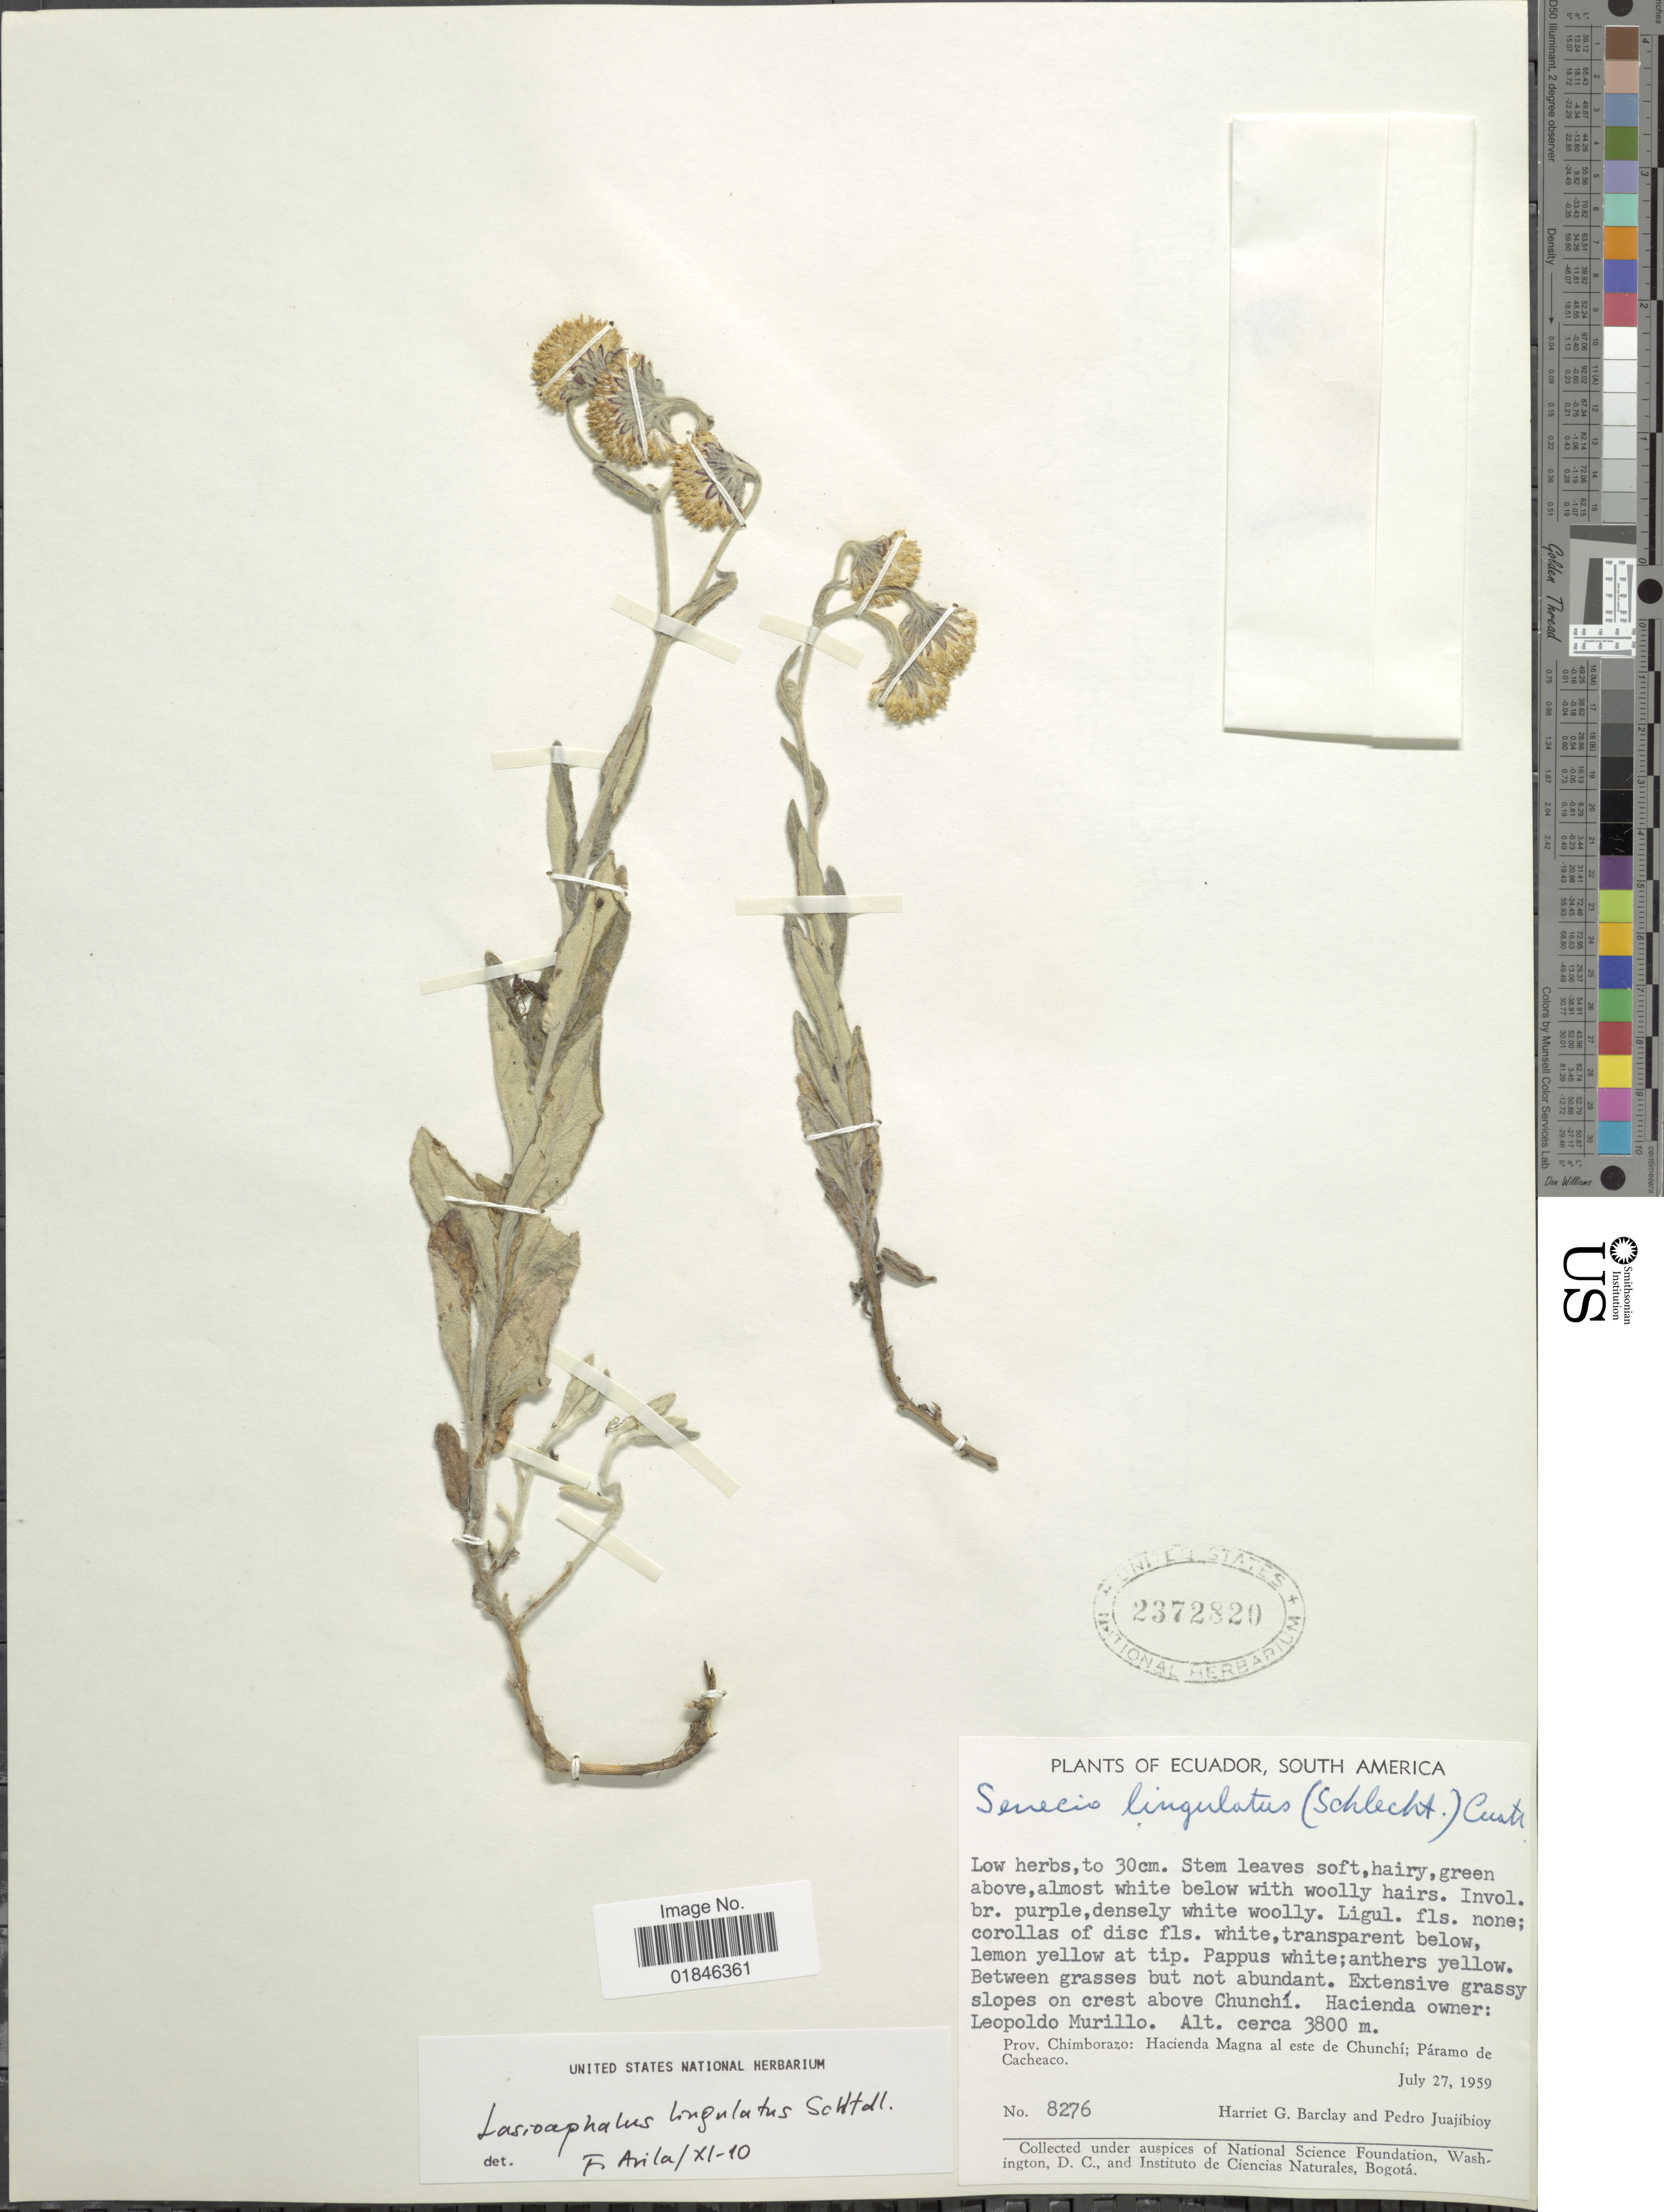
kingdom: Plantae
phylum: Tracheophyta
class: Magnoliopsida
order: Asterales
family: Asteraceae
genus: Senecio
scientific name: Senecio lingulatus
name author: (Schltdl.) Cuatrec.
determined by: Salomon, Luciana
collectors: H. G. Barclay & P. Juajibioy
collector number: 8276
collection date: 1959-07-27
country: Ecuador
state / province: Chimborazo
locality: Above Chunchi, Hacienda owner Leopoldo Murillo. Prov. Chimborazo: Hacienda Magna al este de Chunchi; Paramo de Cacheacto.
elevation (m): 3800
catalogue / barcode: US 2372820